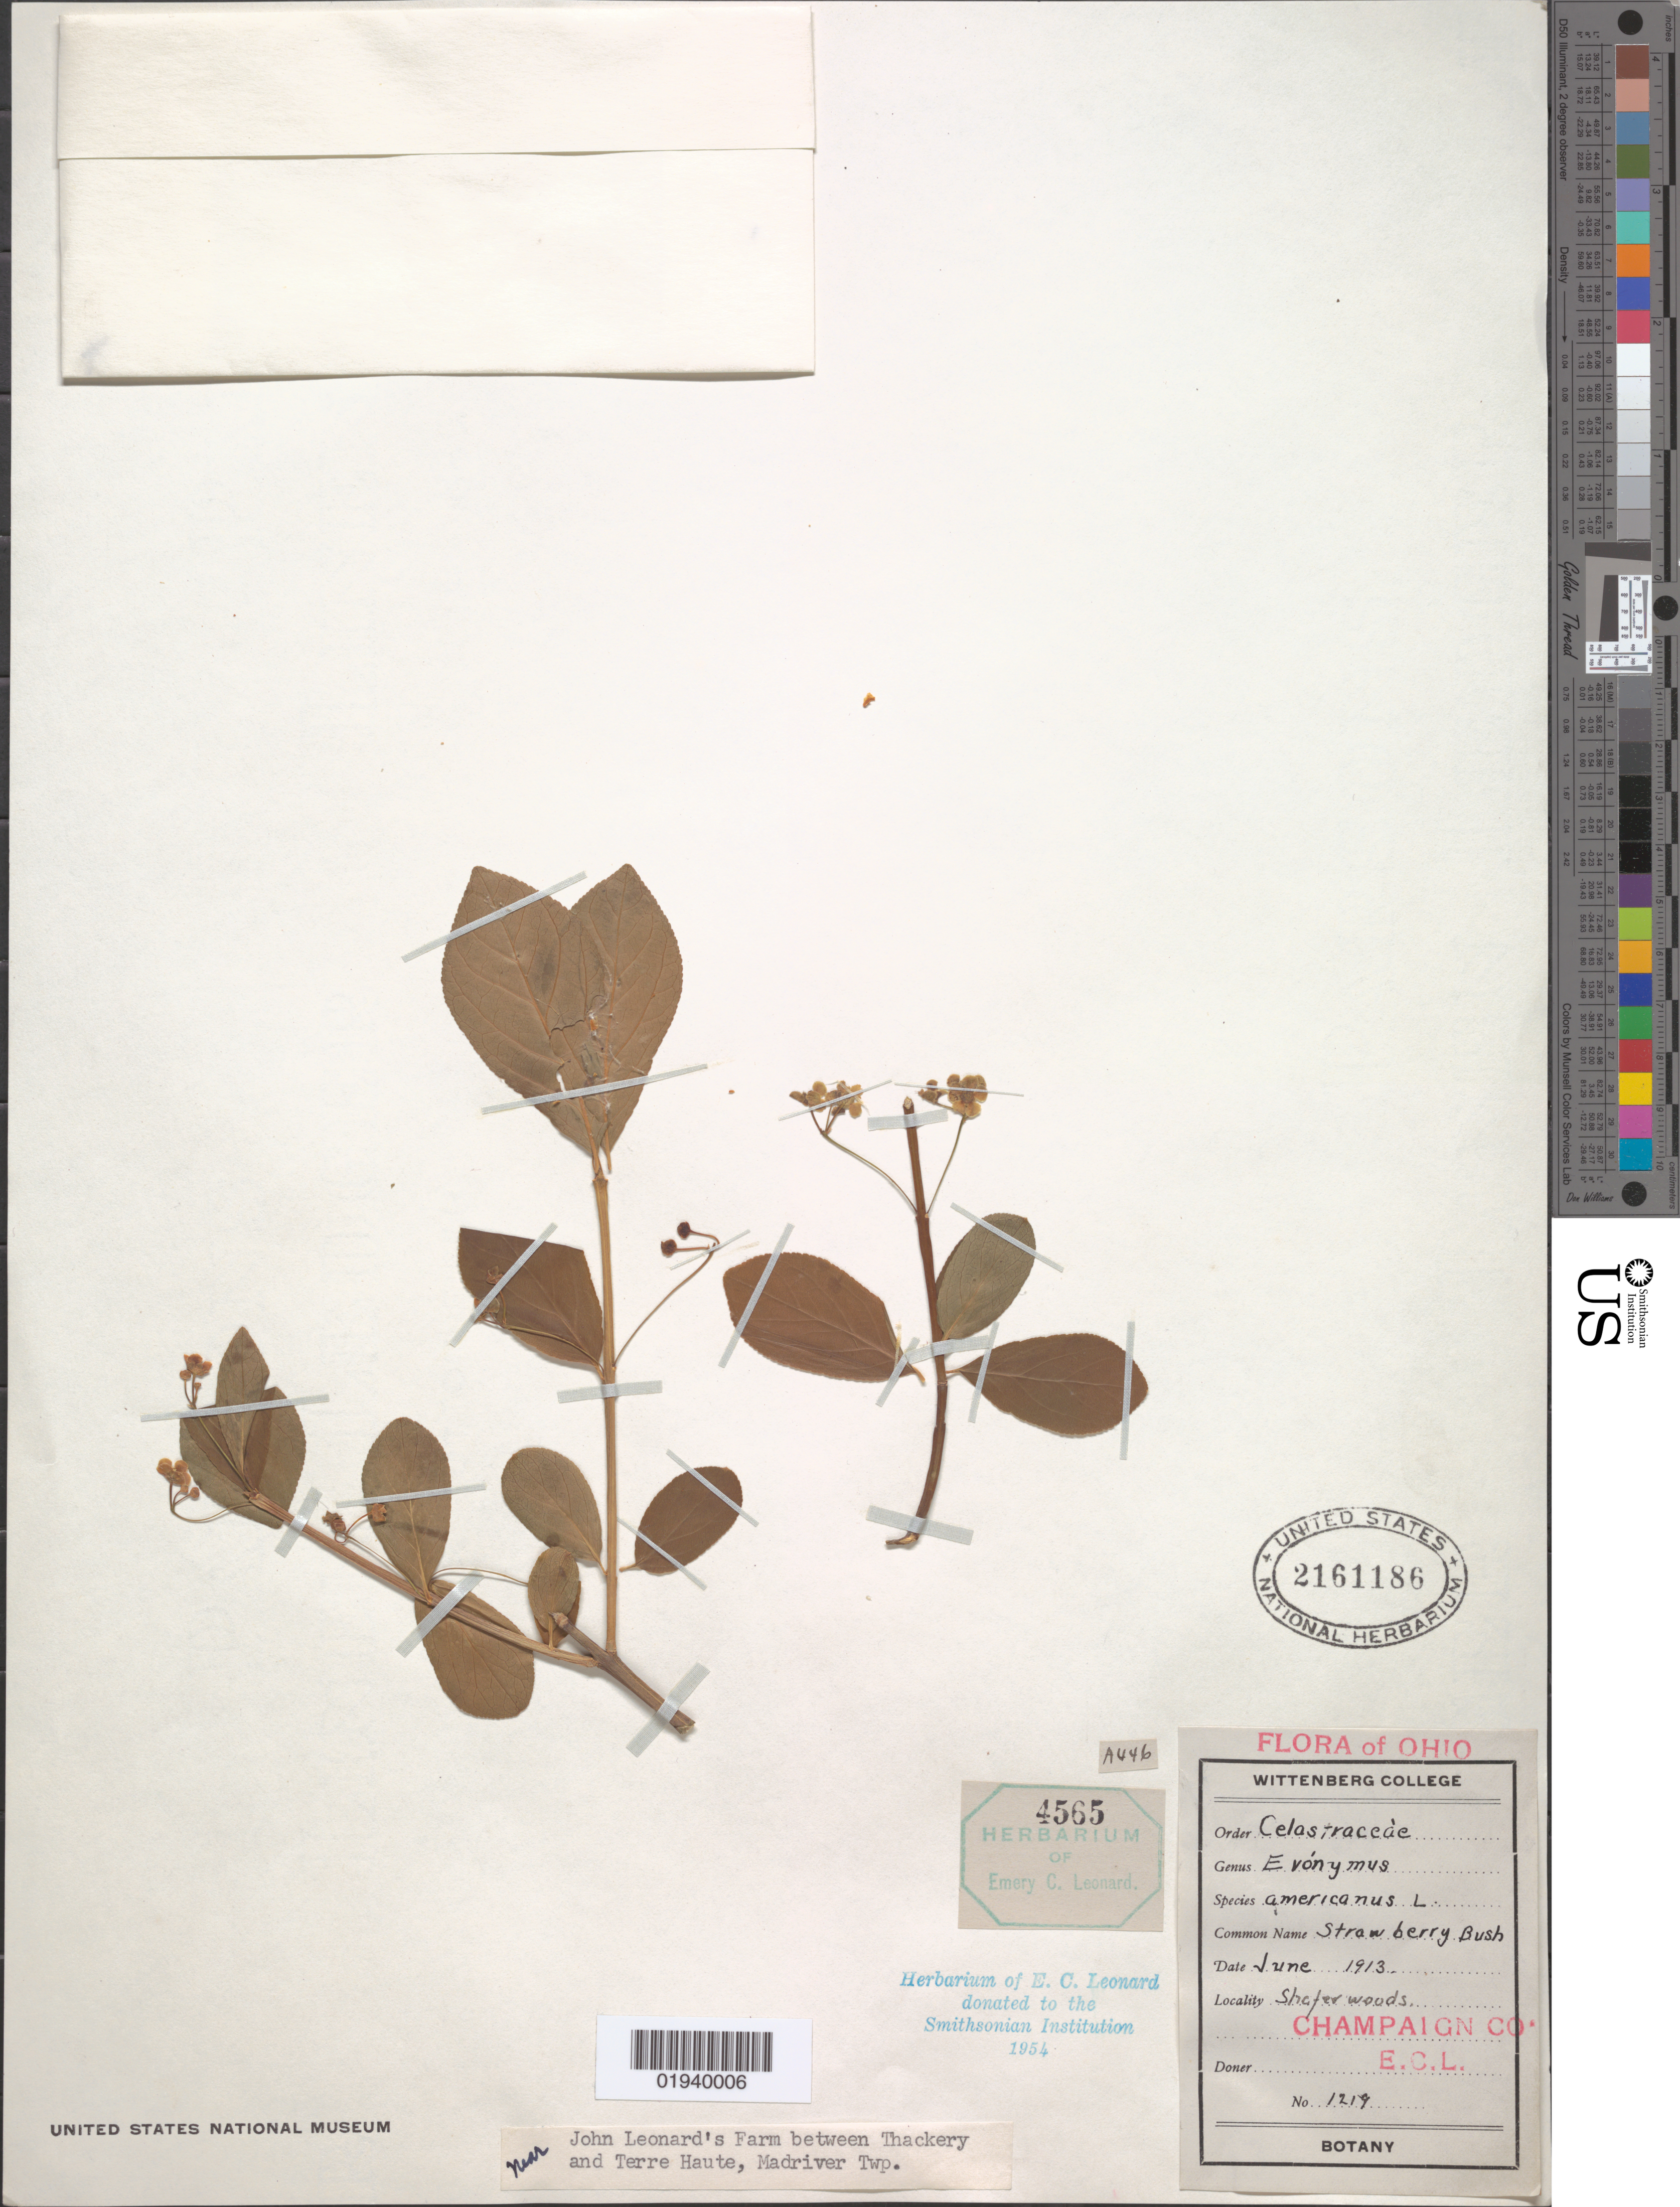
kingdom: Plantae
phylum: Tracheophyta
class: Magnoliopsida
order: Celastrales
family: Celastraceae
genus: Euonymus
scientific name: Euonymus americanus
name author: L.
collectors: E. C. Leonard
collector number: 1219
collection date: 1913-06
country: United States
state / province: Ohio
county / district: Champaign County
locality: Shafer woods. Near John Leonard's farm between Thackery and Terre Haute, Madriver Twp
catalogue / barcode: US 2161186